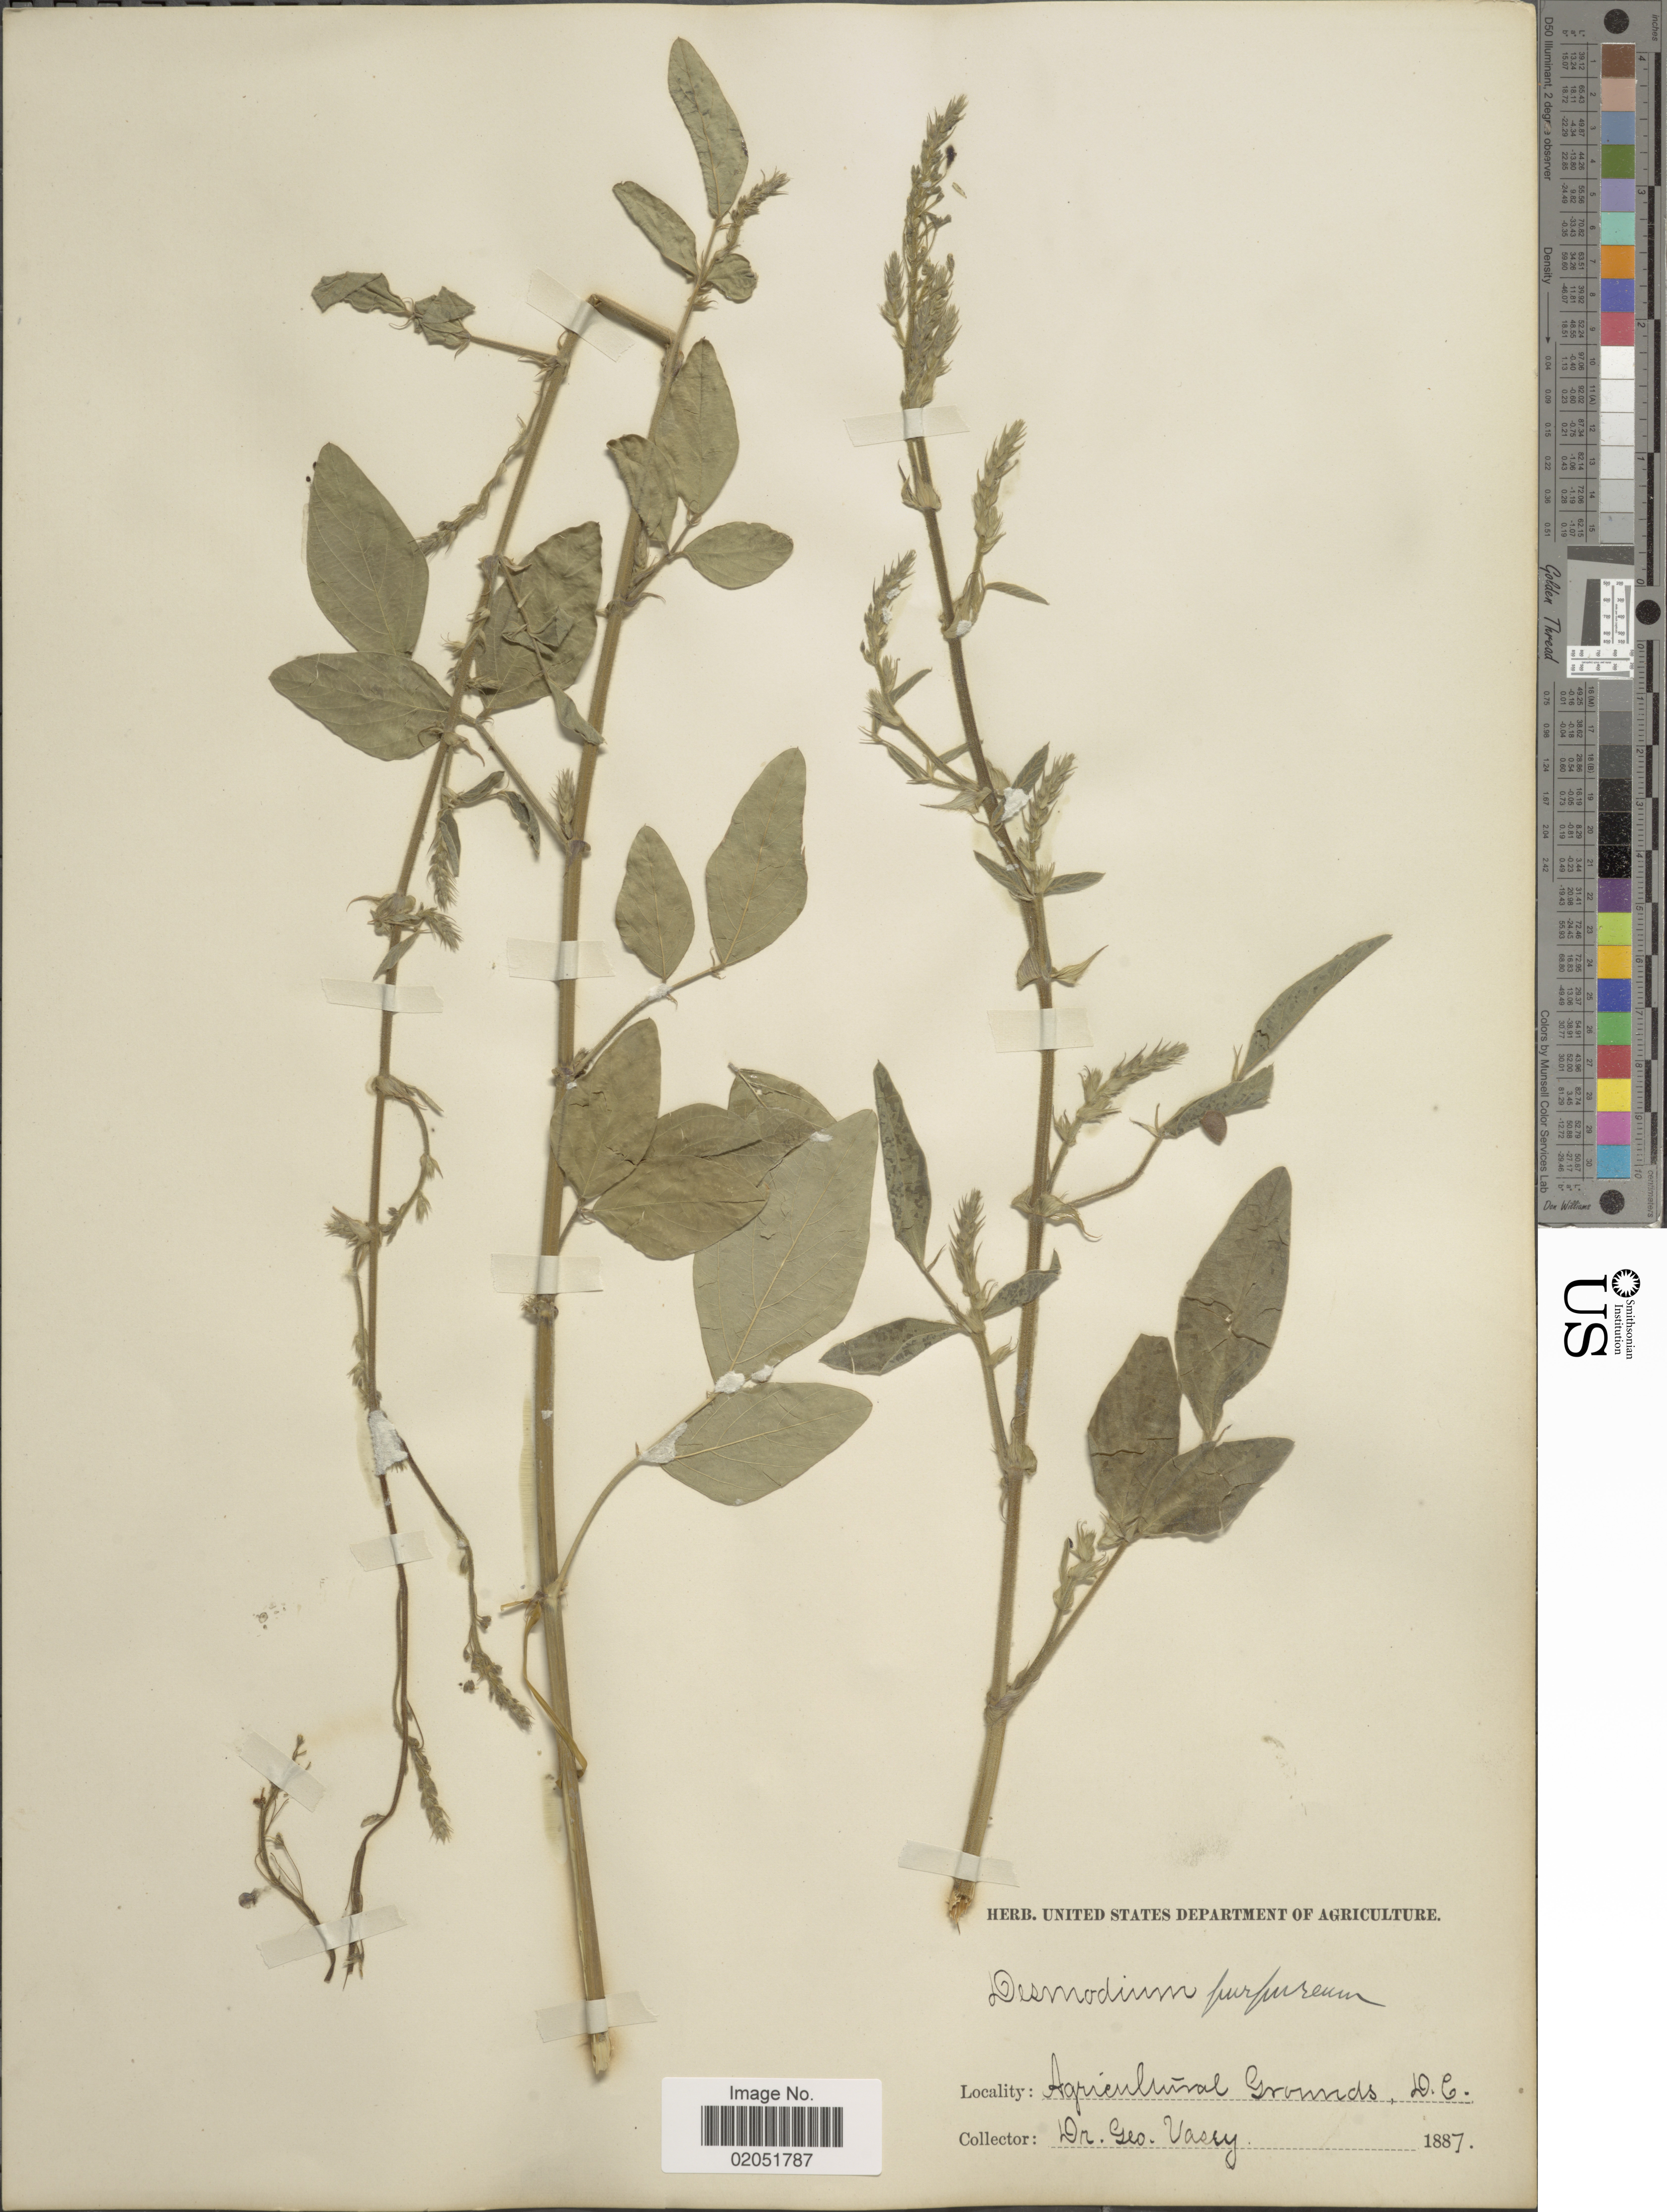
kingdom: Plantae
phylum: Tracheophyta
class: Magnoliopsida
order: Fabales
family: Fabaceae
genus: Desmodium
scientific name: Desmodium tortuosum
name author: (Sw.) DC.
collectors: G. Vasey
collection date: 1887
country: United States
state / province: District of Columbia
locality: Agricultural Grounds, D.C.